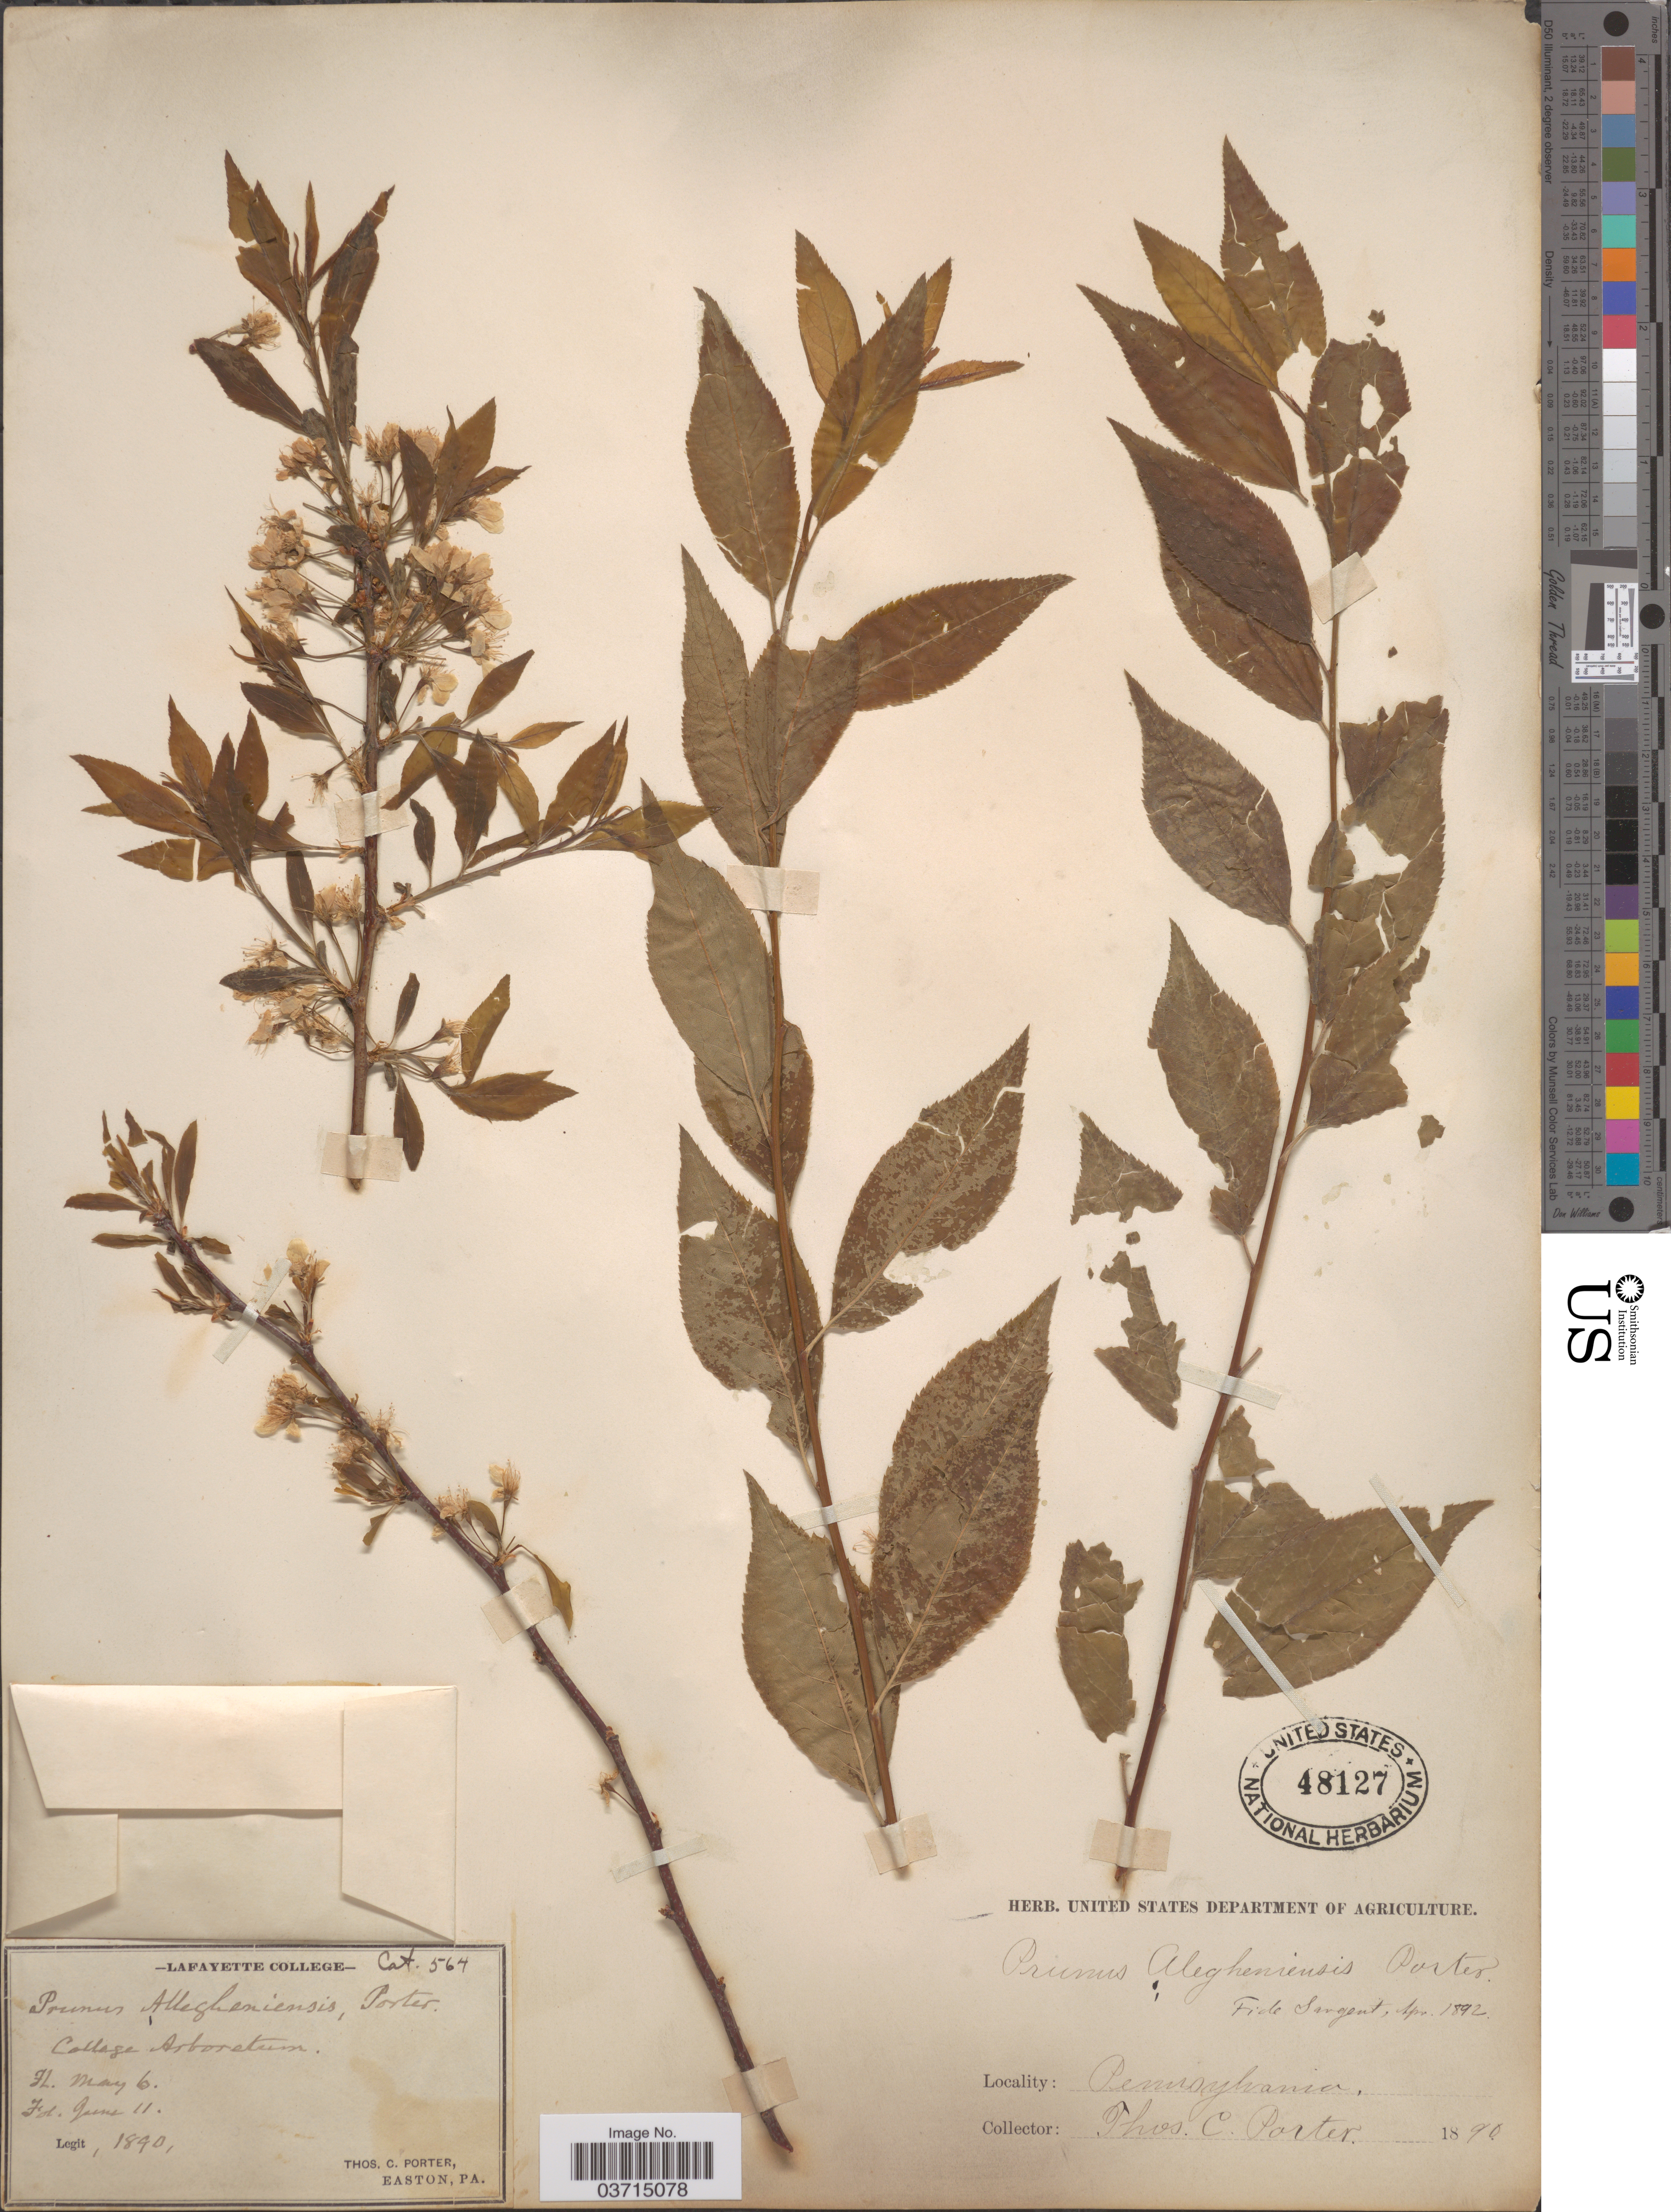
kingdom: Plantae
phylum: Tracheophyta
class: Magnoliopsida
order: Rosales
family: Rosaceae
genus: Prunus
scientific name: Prunus alleghaniensis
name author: Porter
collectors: T. Porter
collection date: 1890-05-06/1890-06-11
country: United States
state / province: Pennsylvania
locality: College Arboretum.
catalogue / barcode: US 48127